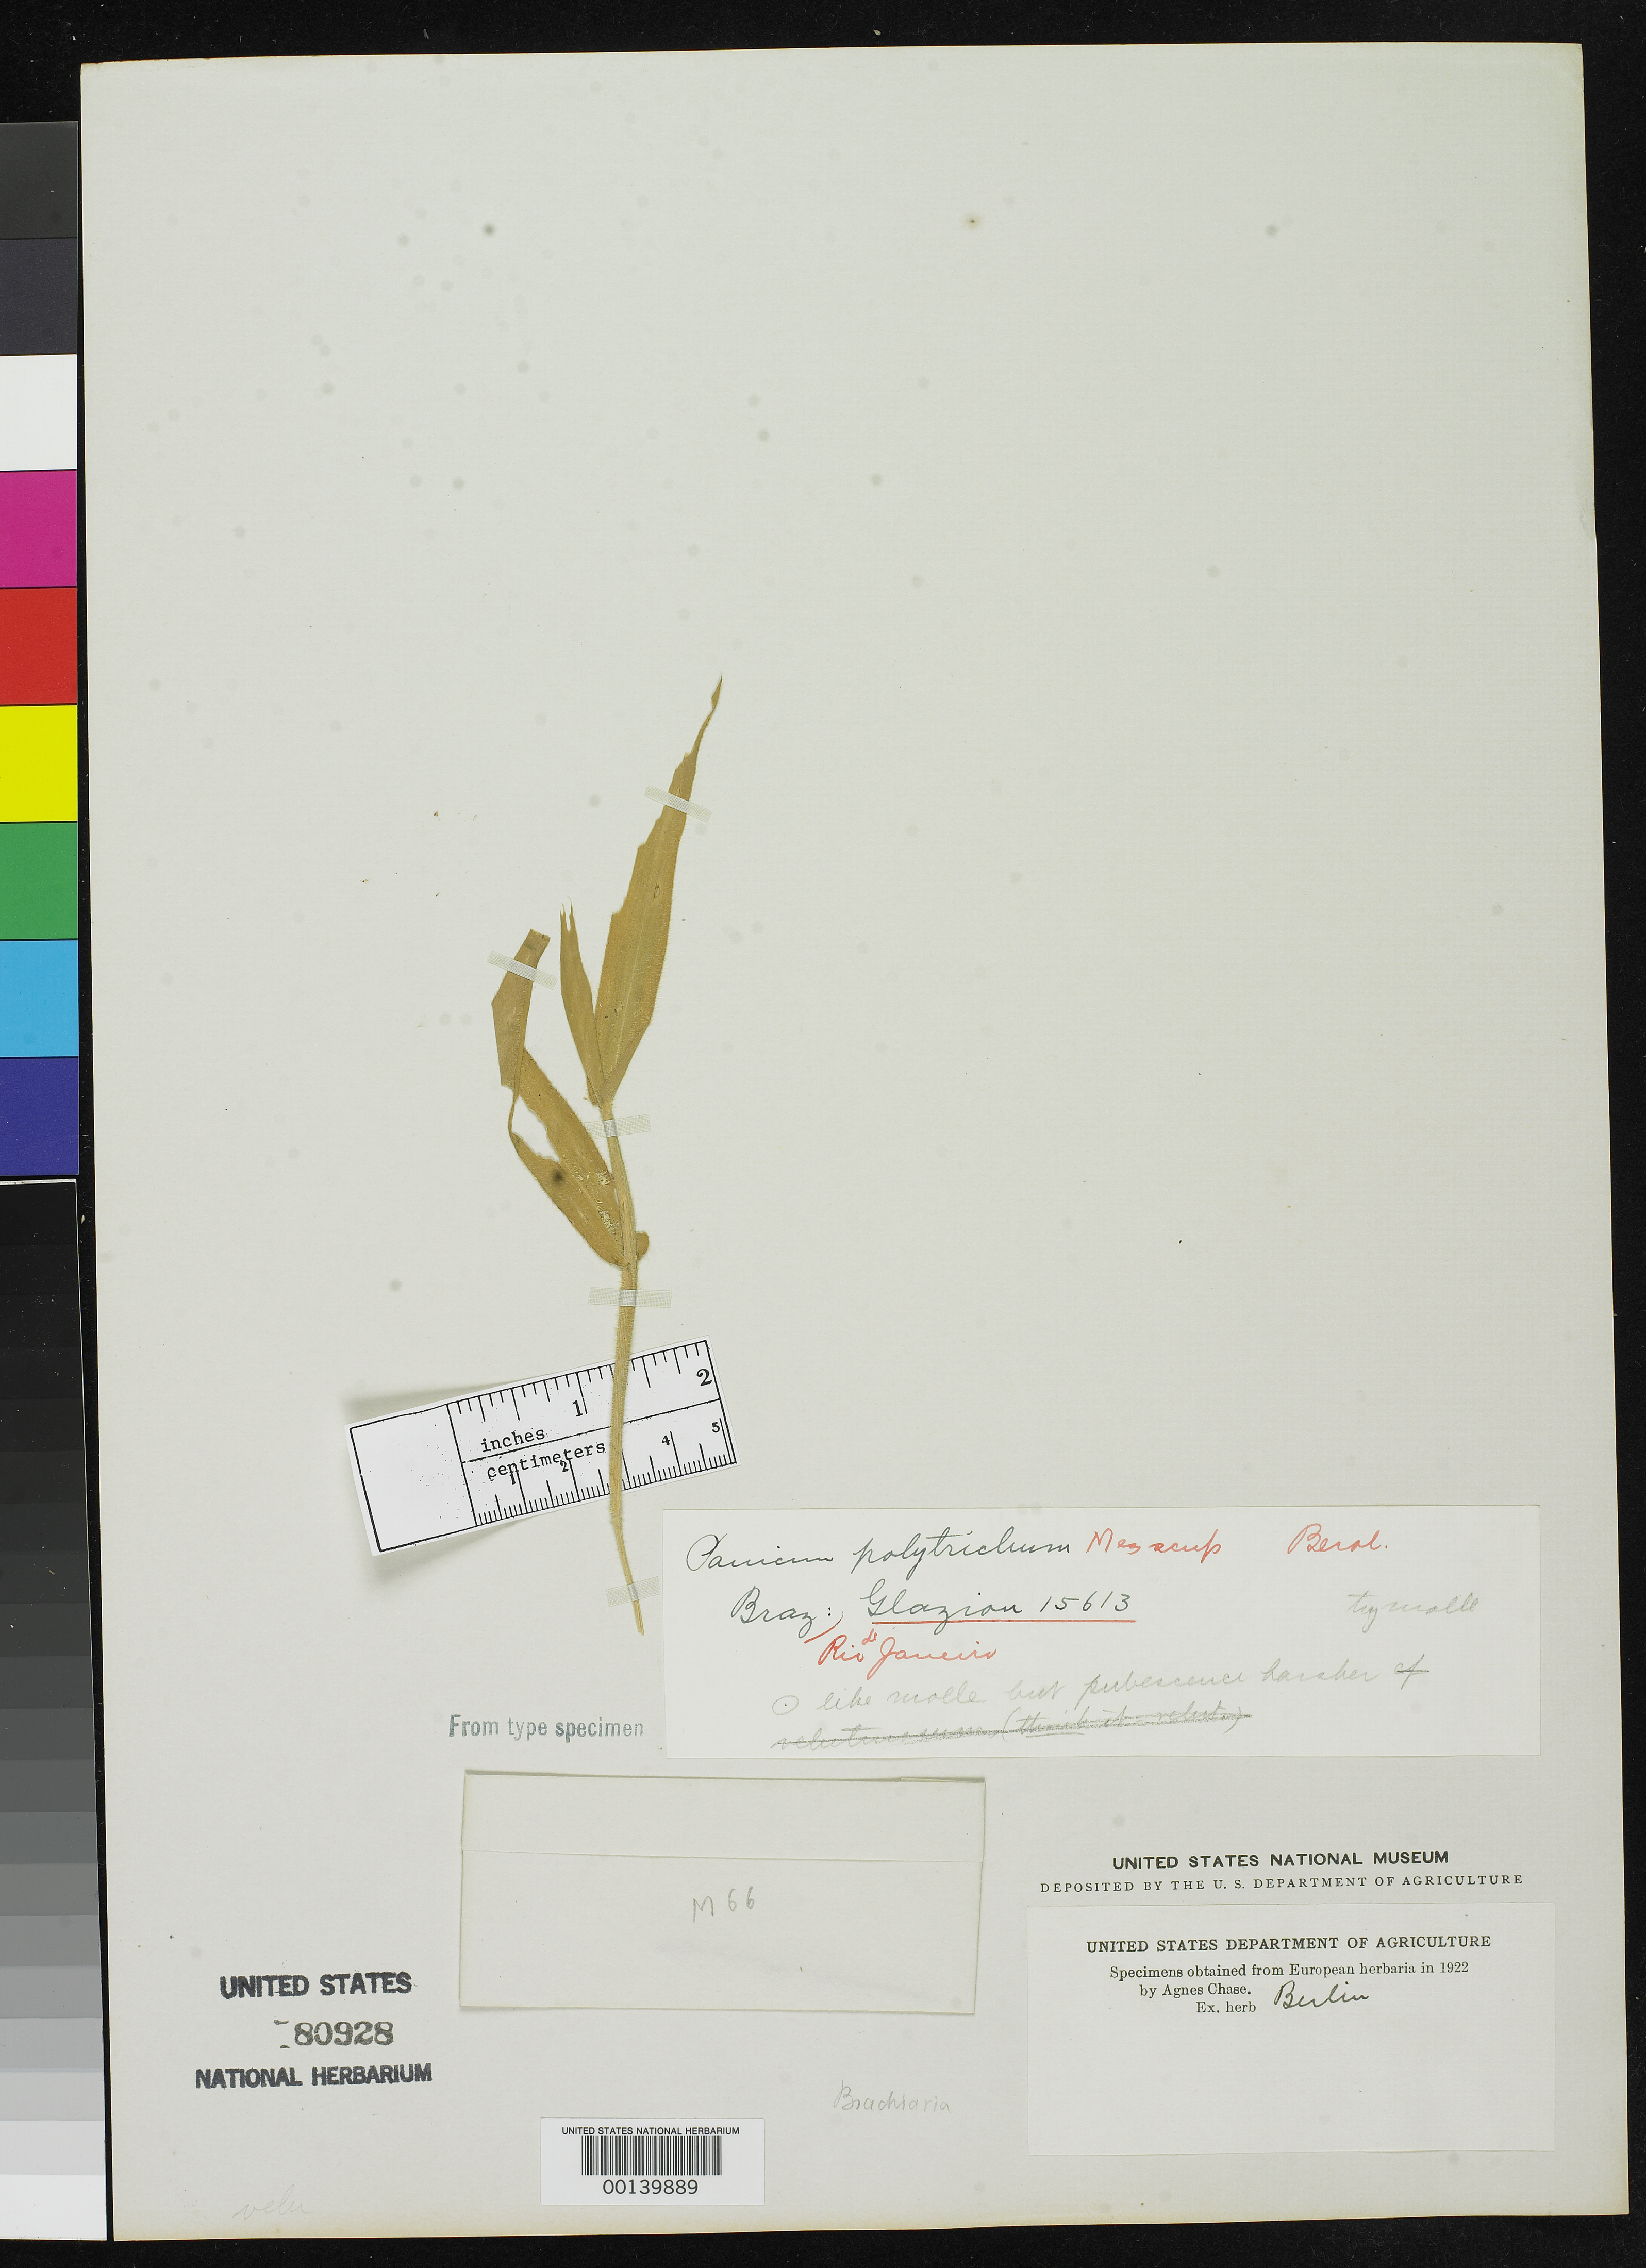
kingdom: Plantae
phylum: Tracheophyta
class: Liliopsida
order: Poales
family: Poaceae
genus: Panicum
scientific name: Panicum polytrichum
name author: Mez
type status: Type Fragment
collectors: A. F. M. Glaziou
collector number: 15613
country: Brazil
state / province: Rio de Janeiro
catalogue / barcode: US 80928